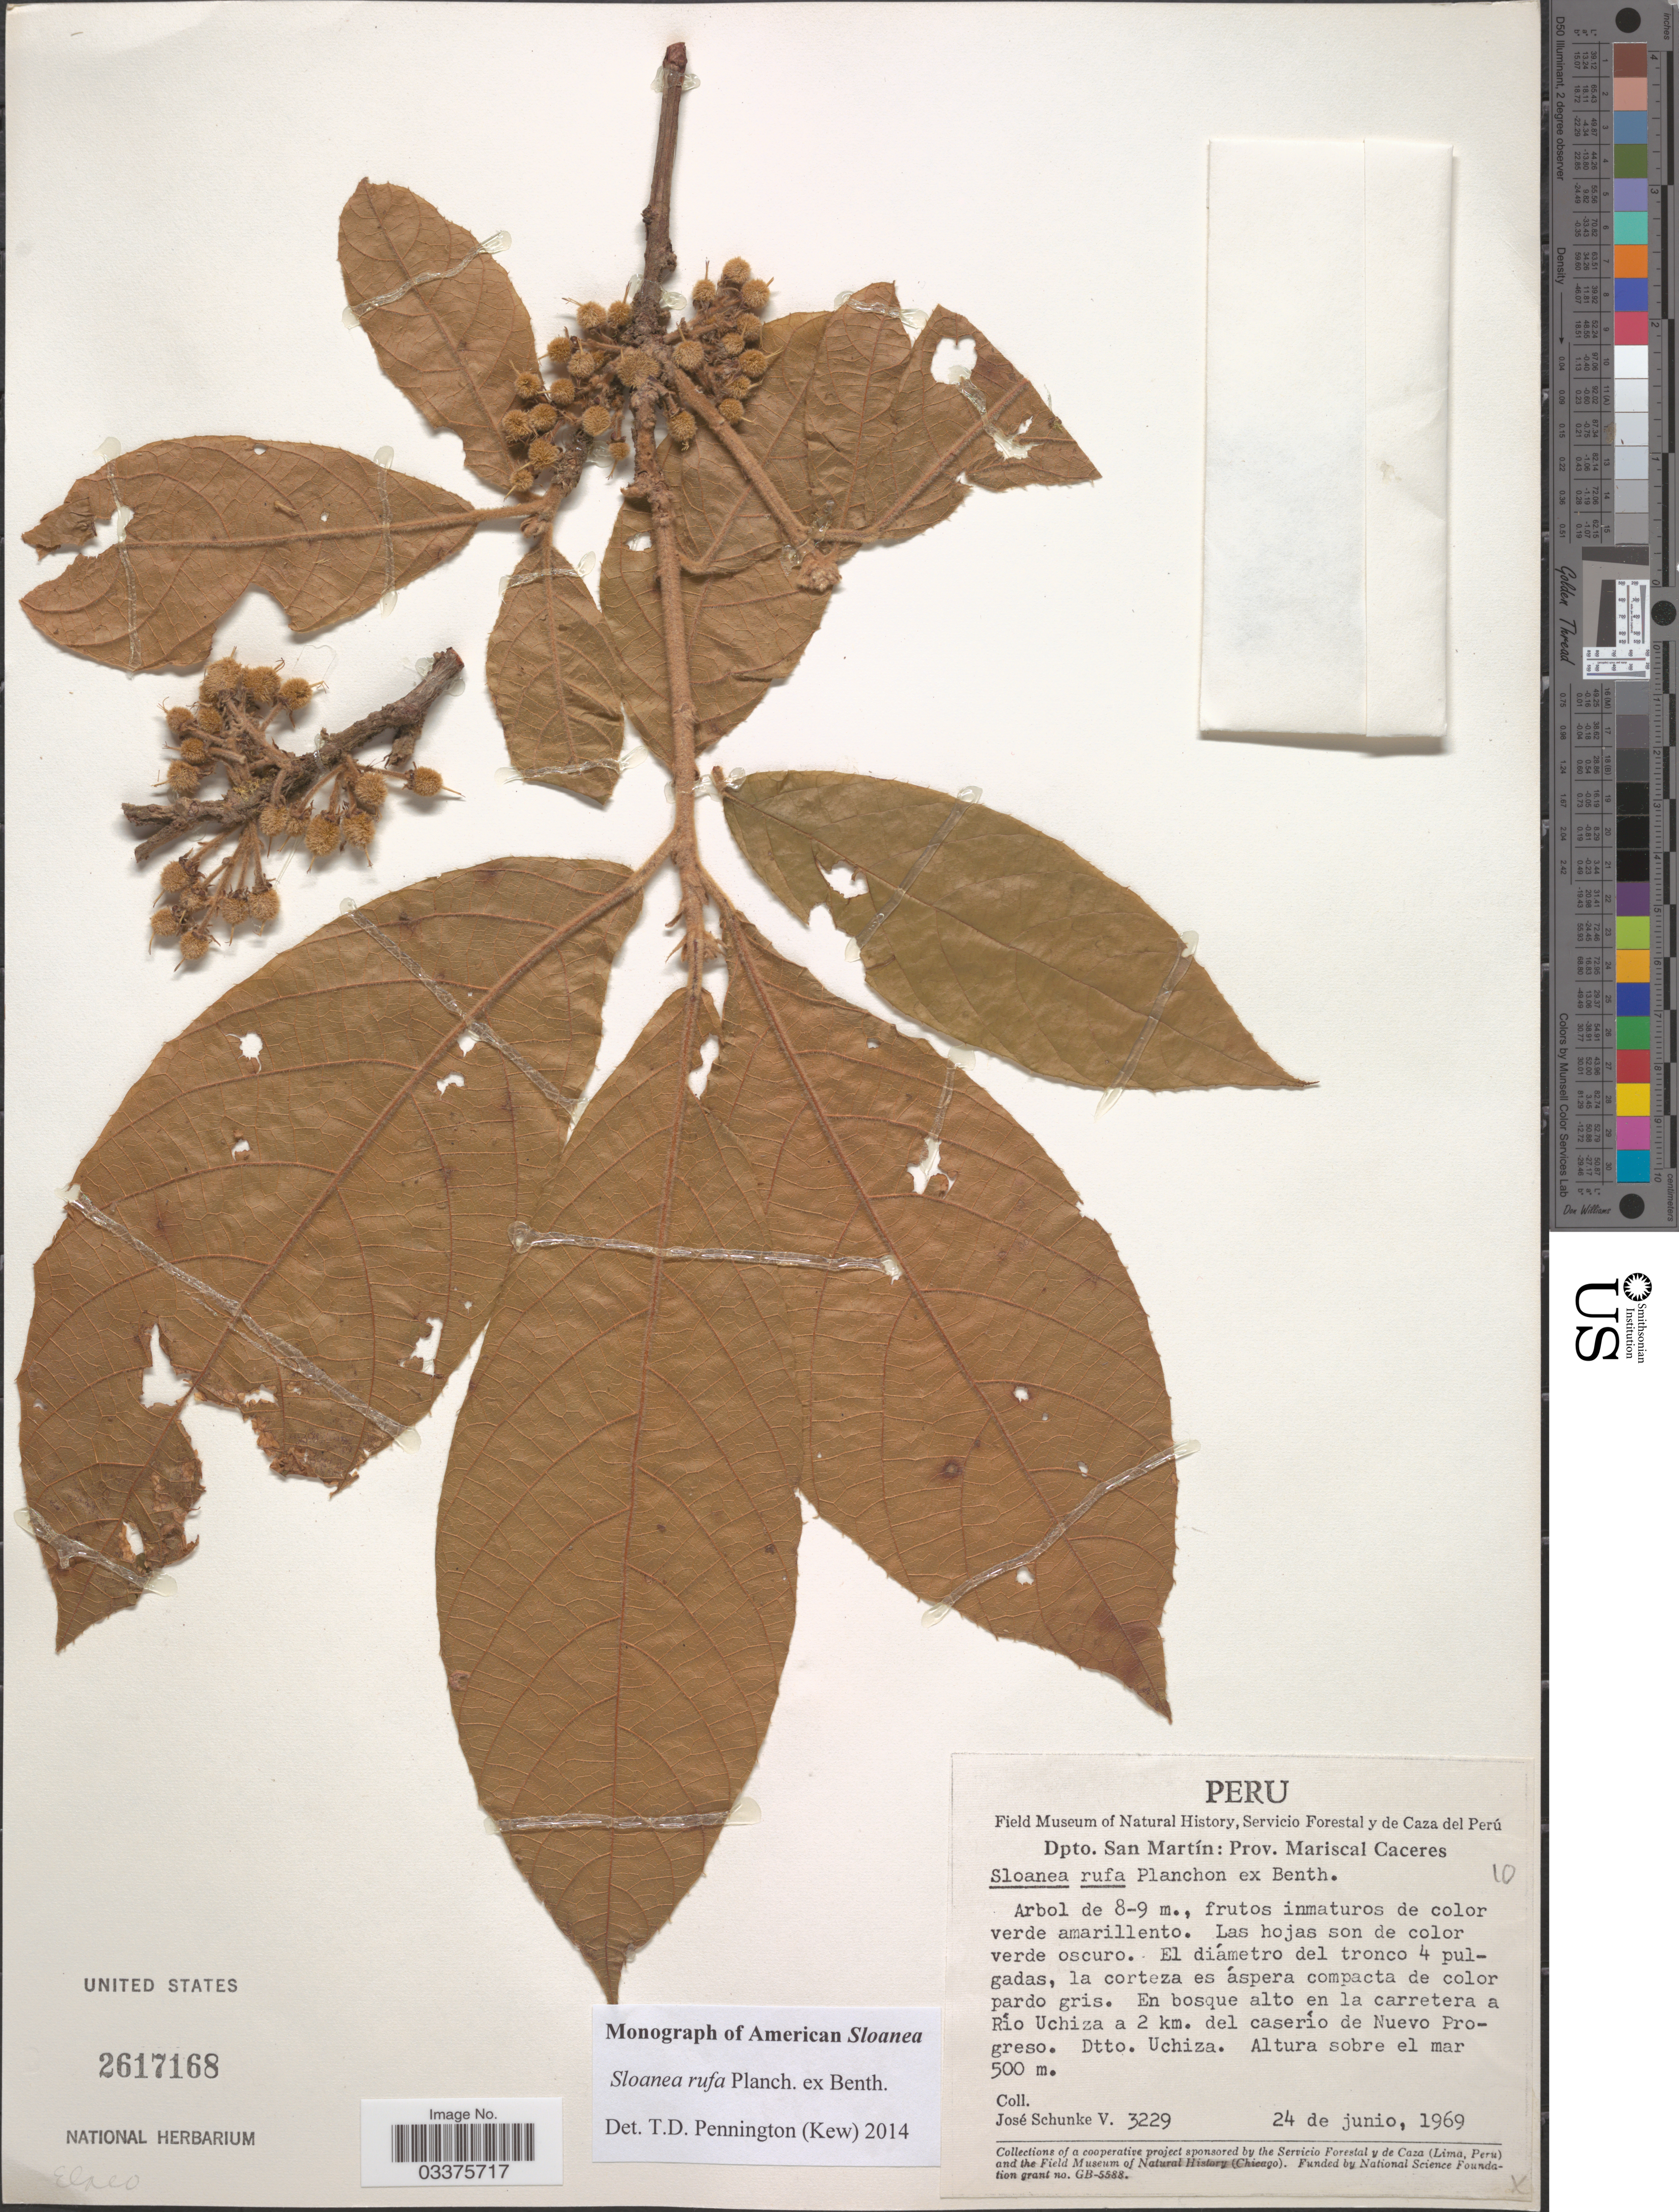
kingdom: Plantae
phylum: Tracheophyta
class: Magnoliopsida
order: Oxalidales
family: Elaeocarpaceae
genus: Sloanea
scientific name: Sloanea rufa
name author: Planch. ex Benth.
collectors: J. Schunke Vigo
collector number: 3229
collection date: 1969-06-24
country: Peru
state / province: San Martín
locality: Dpto. San Martín: Prov. Mariscal Caceres. En bosque alto en la carretera a Río Uchiza a 2 km. del caserío de Nuevo Progreso. Dtto. Uchiza.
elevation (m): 500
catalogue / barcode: US 2617168